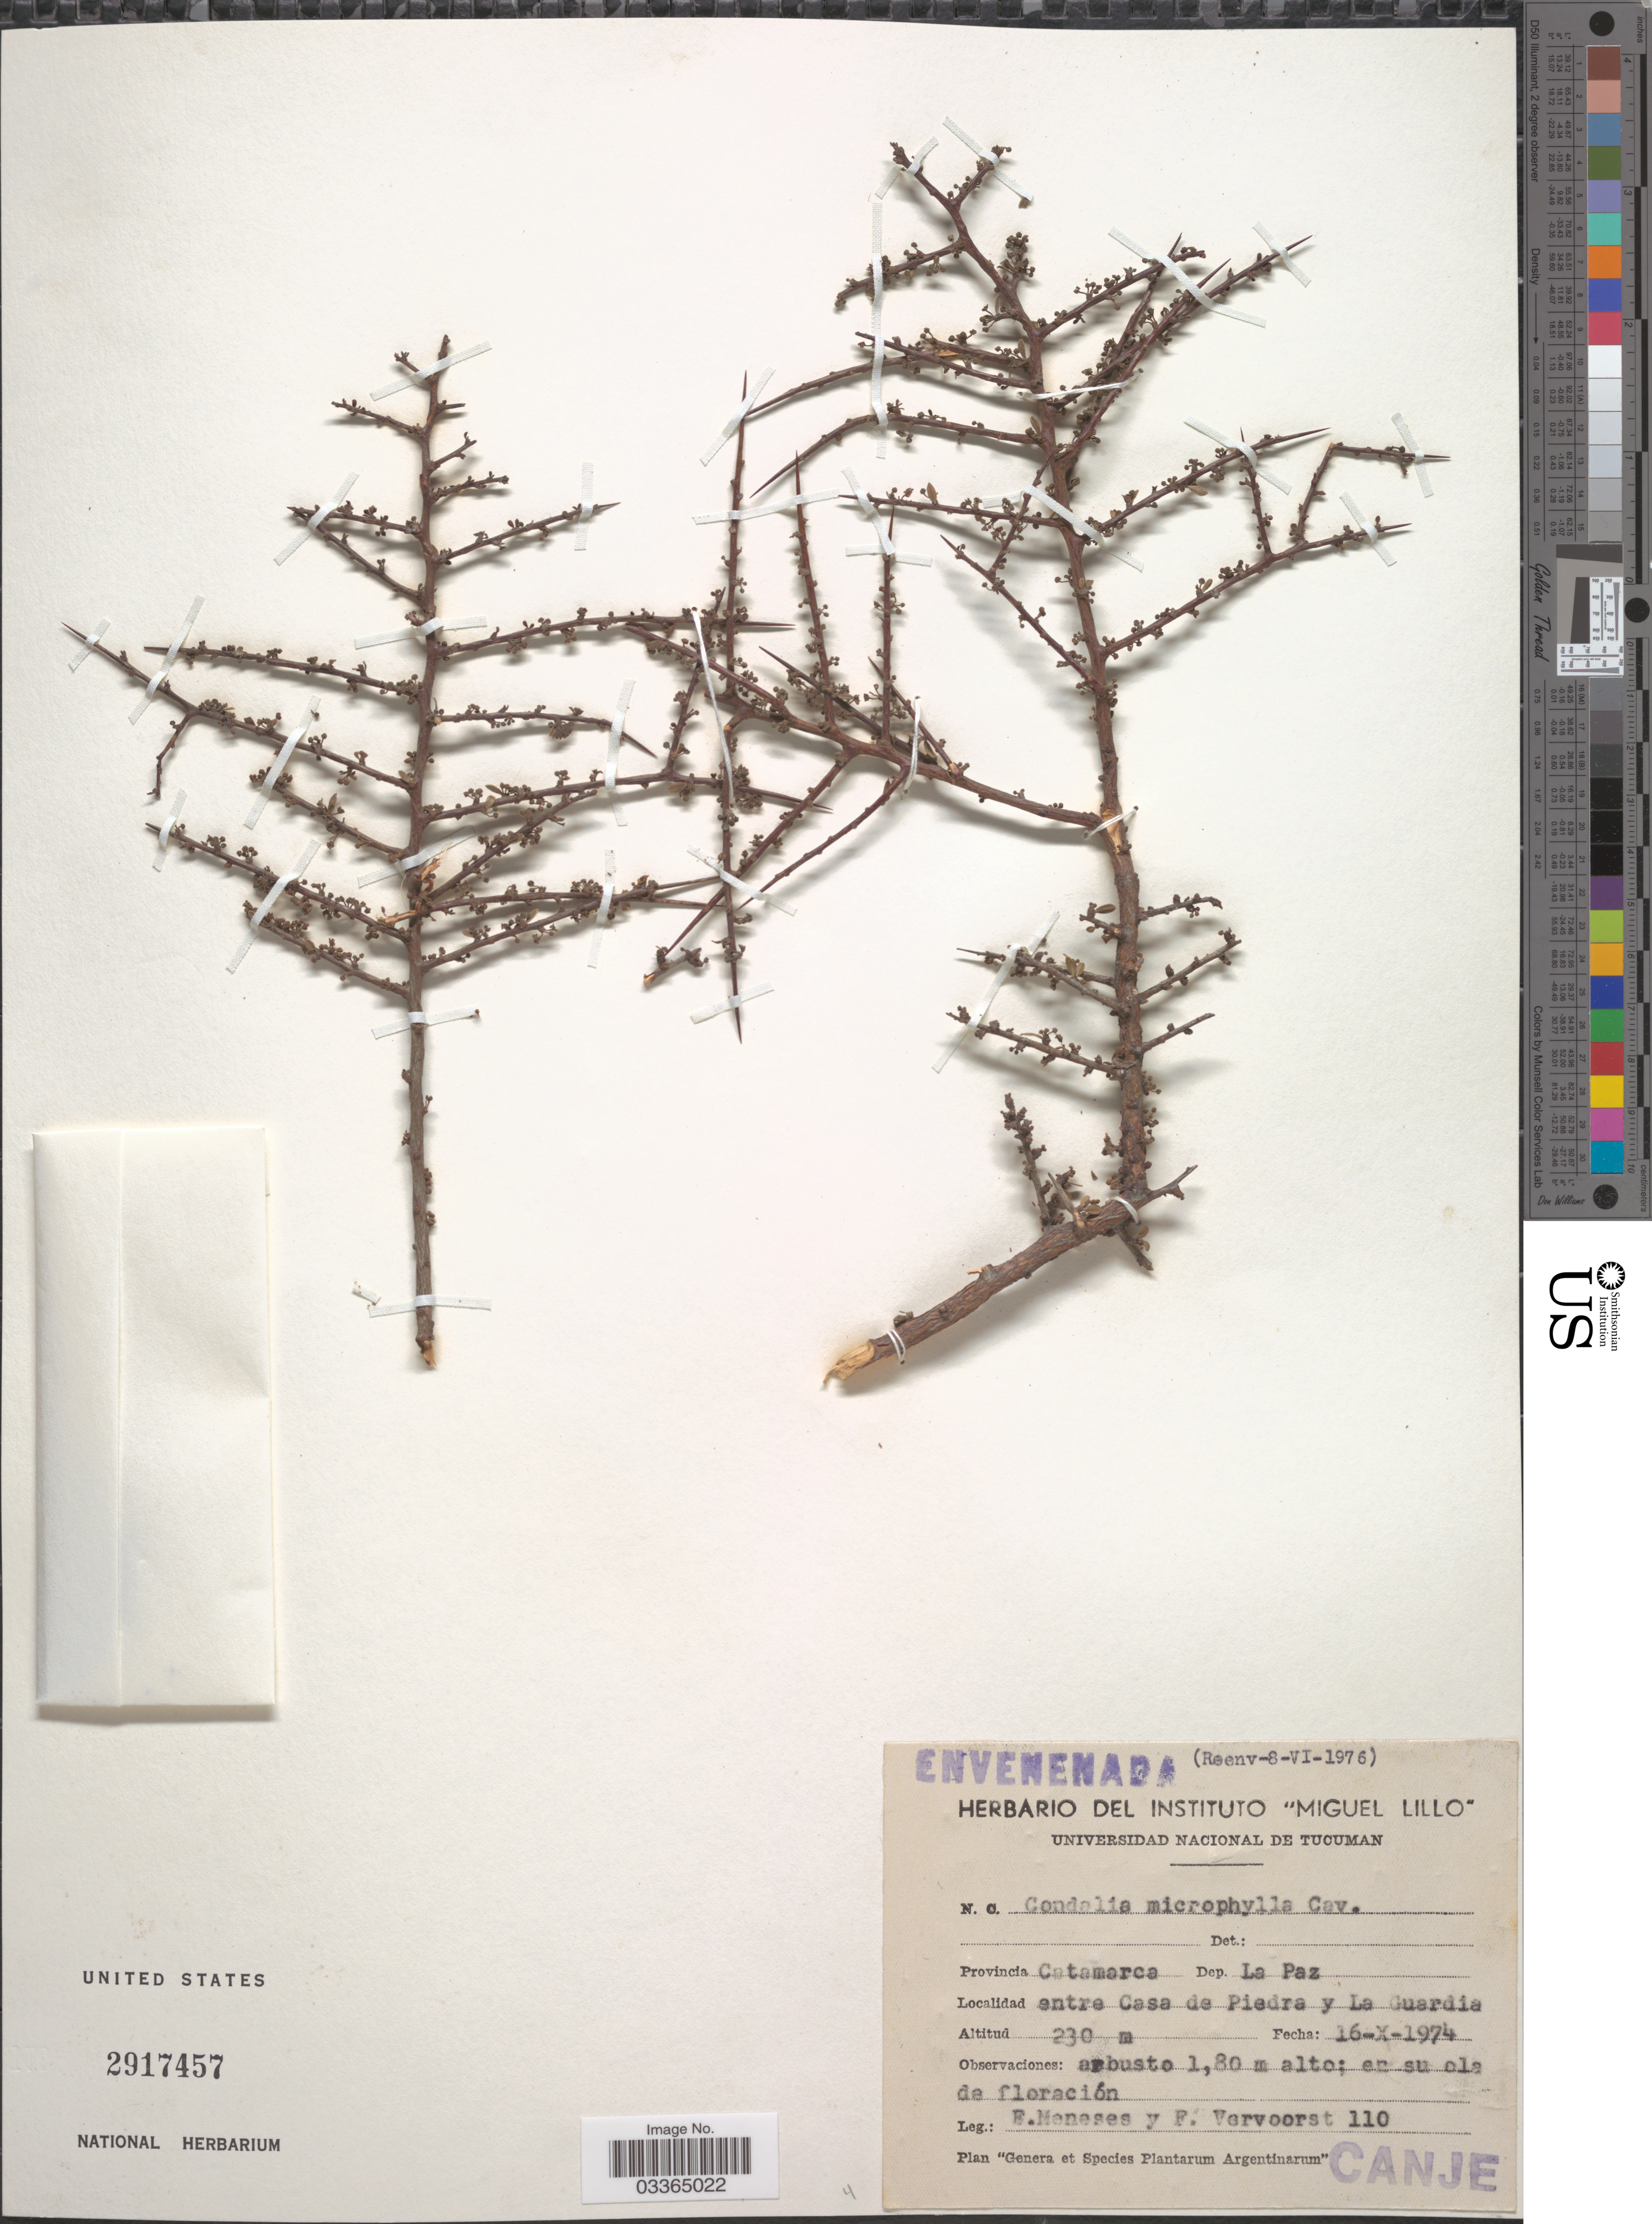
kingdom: Plantae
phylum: Tracheophyta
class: Magnoliopsida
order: Rosales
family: Rhamnaceae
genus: Condalia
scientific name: Condalia microphylla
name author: Cav.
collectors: E. Meneses & F. Vervoorst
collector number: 110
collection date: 1974-10-16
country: Argentina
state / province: Catamarca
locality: Dep. La Paz, entre Casa de Piedra y La Guardia.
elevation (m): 230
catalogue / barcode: US 2917457